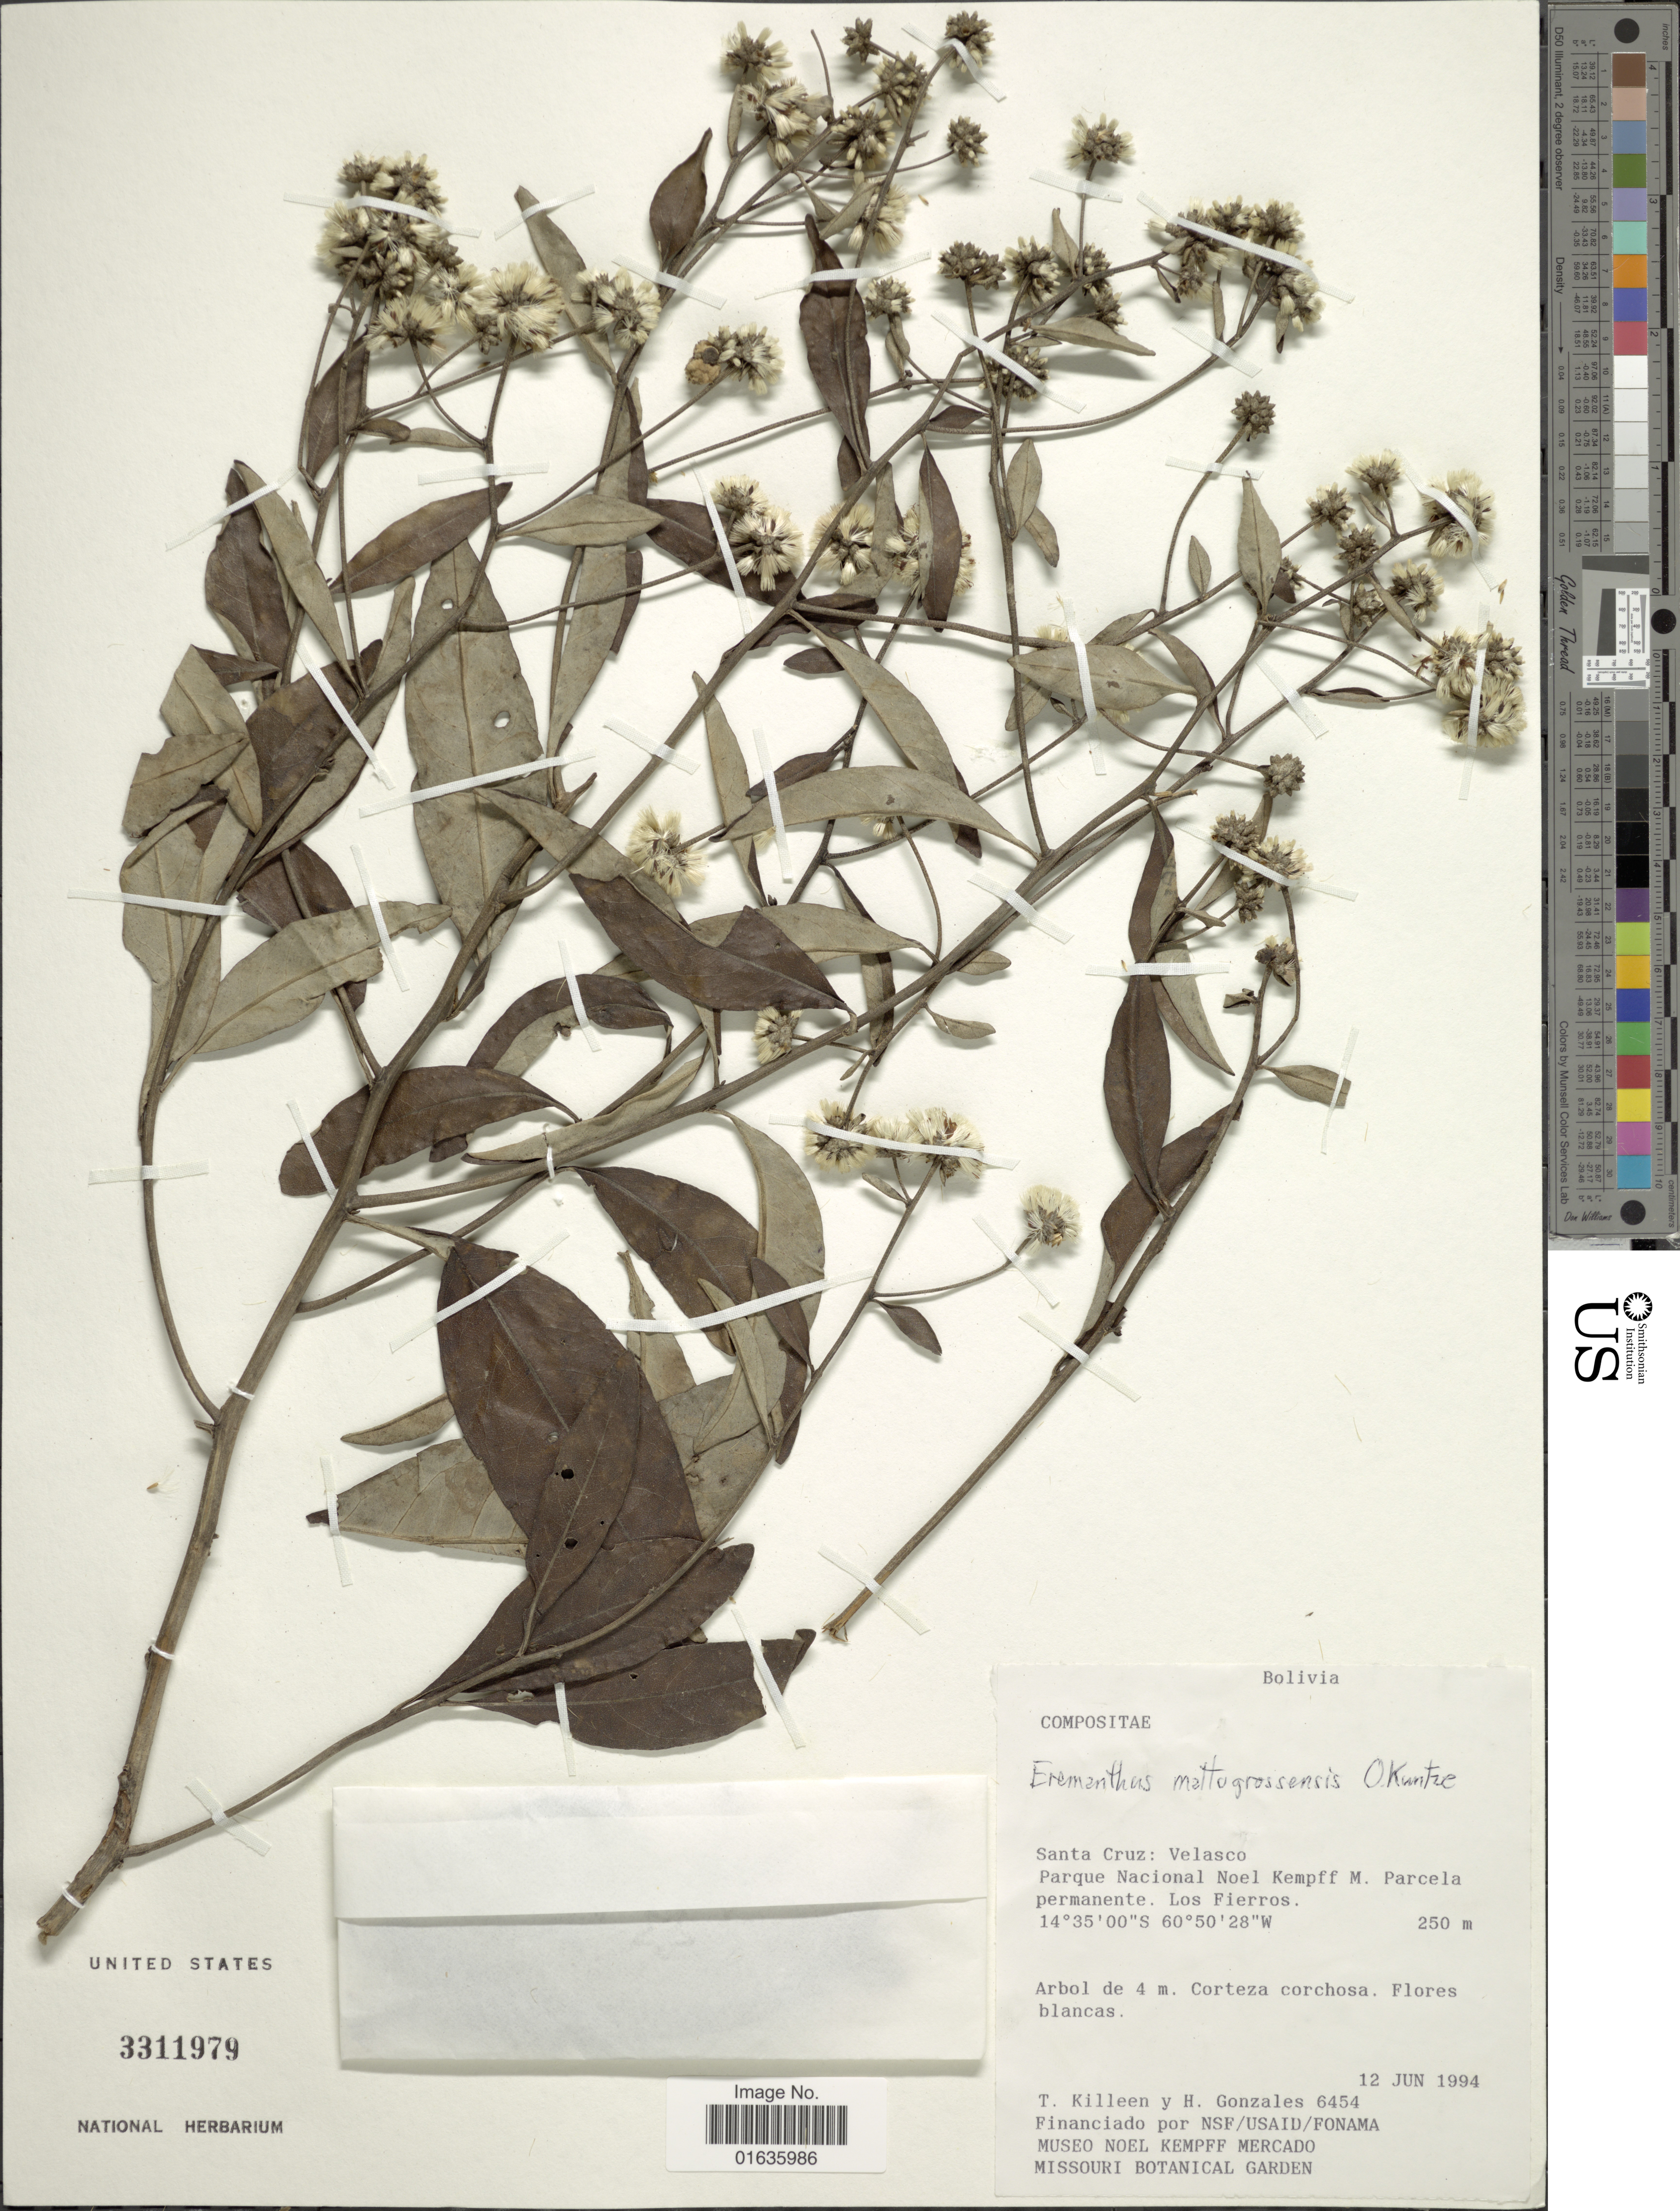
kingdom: Plantae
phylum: Tracheophyta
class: Magnoliopsida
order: Asterales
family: Asteraceae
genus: Eremanthus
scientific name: Eremanthus mattogrossensis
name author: Kuntze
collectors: T. J. Killeen & H. Gonzales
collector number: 6454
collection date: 1994-06-12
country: Bolivia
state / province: Santa Cruz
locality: Velasco. Parque Nacional Noel Kempff M. Parcela permanente. Los Fierros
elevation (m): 250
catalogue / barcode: US 3311979